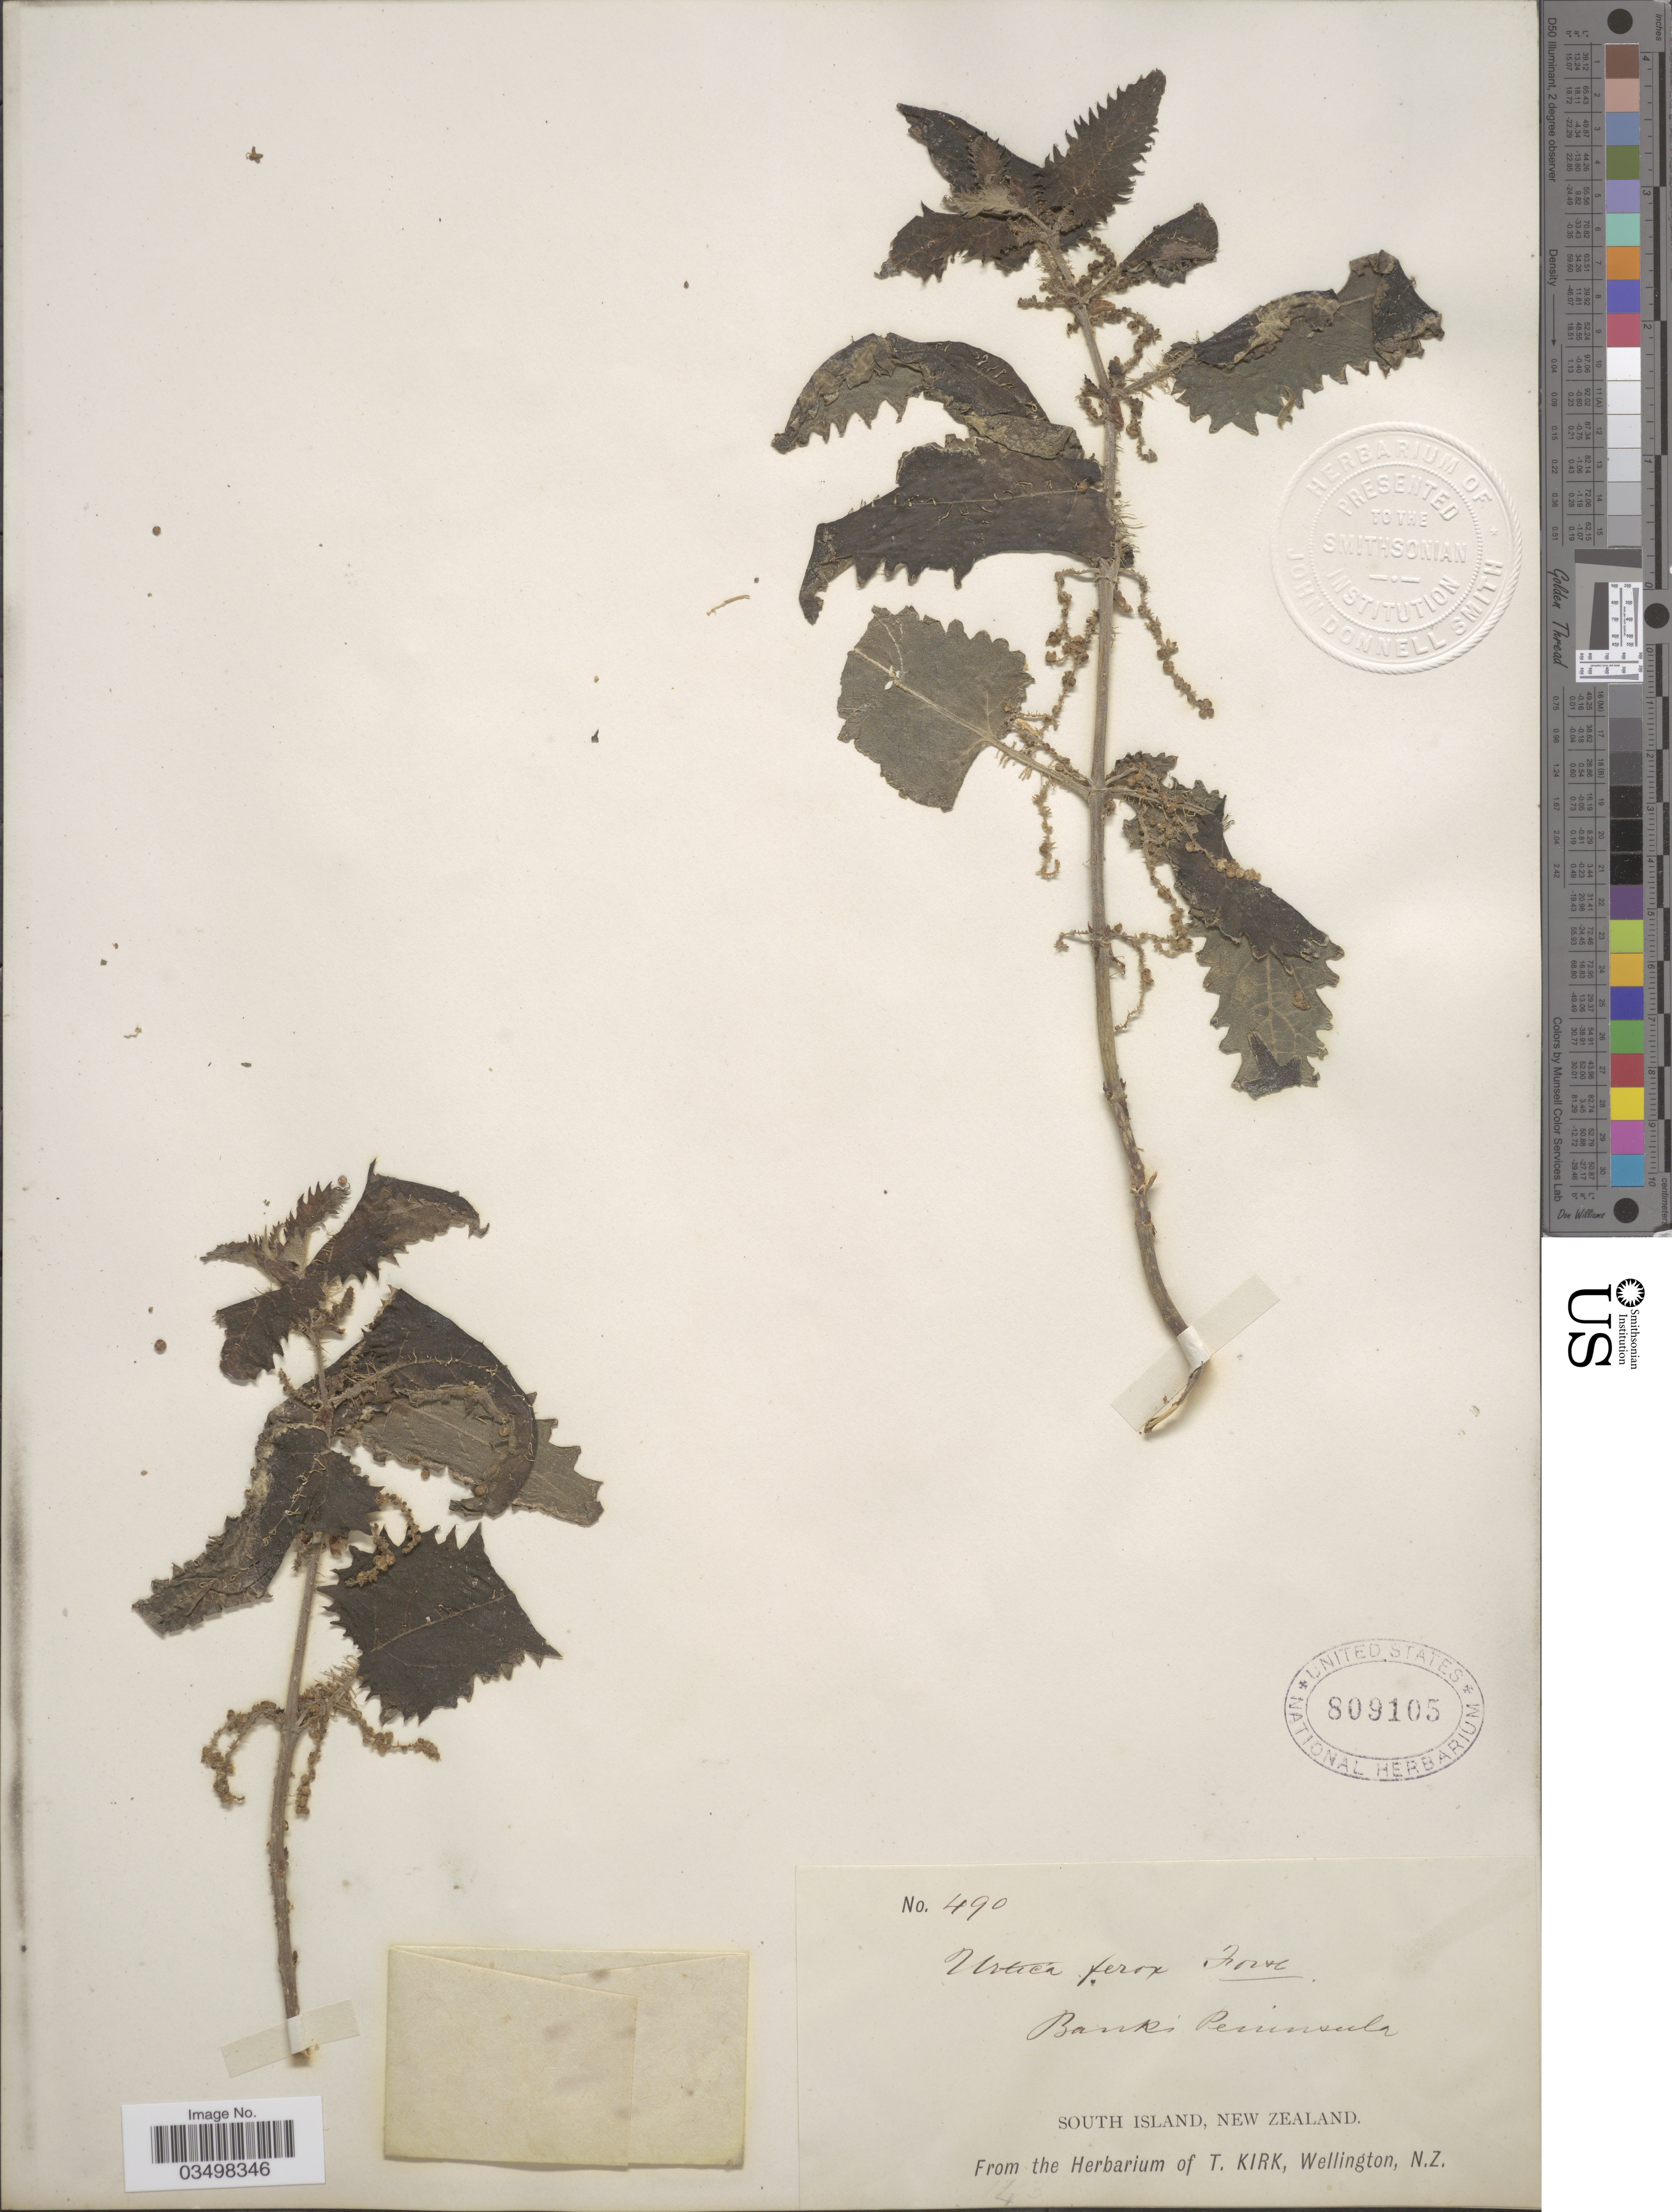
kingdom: Plantae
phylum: Tracheophyta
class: Magnoliopsida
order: Rosales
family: Urticaceae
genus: Urtica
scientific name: Urtica ferox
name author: G. Forst.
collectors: ex herb. T. Kirk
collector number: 490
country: New Zealand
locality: Banks Peninsula. South Island.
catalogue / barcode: US 809105